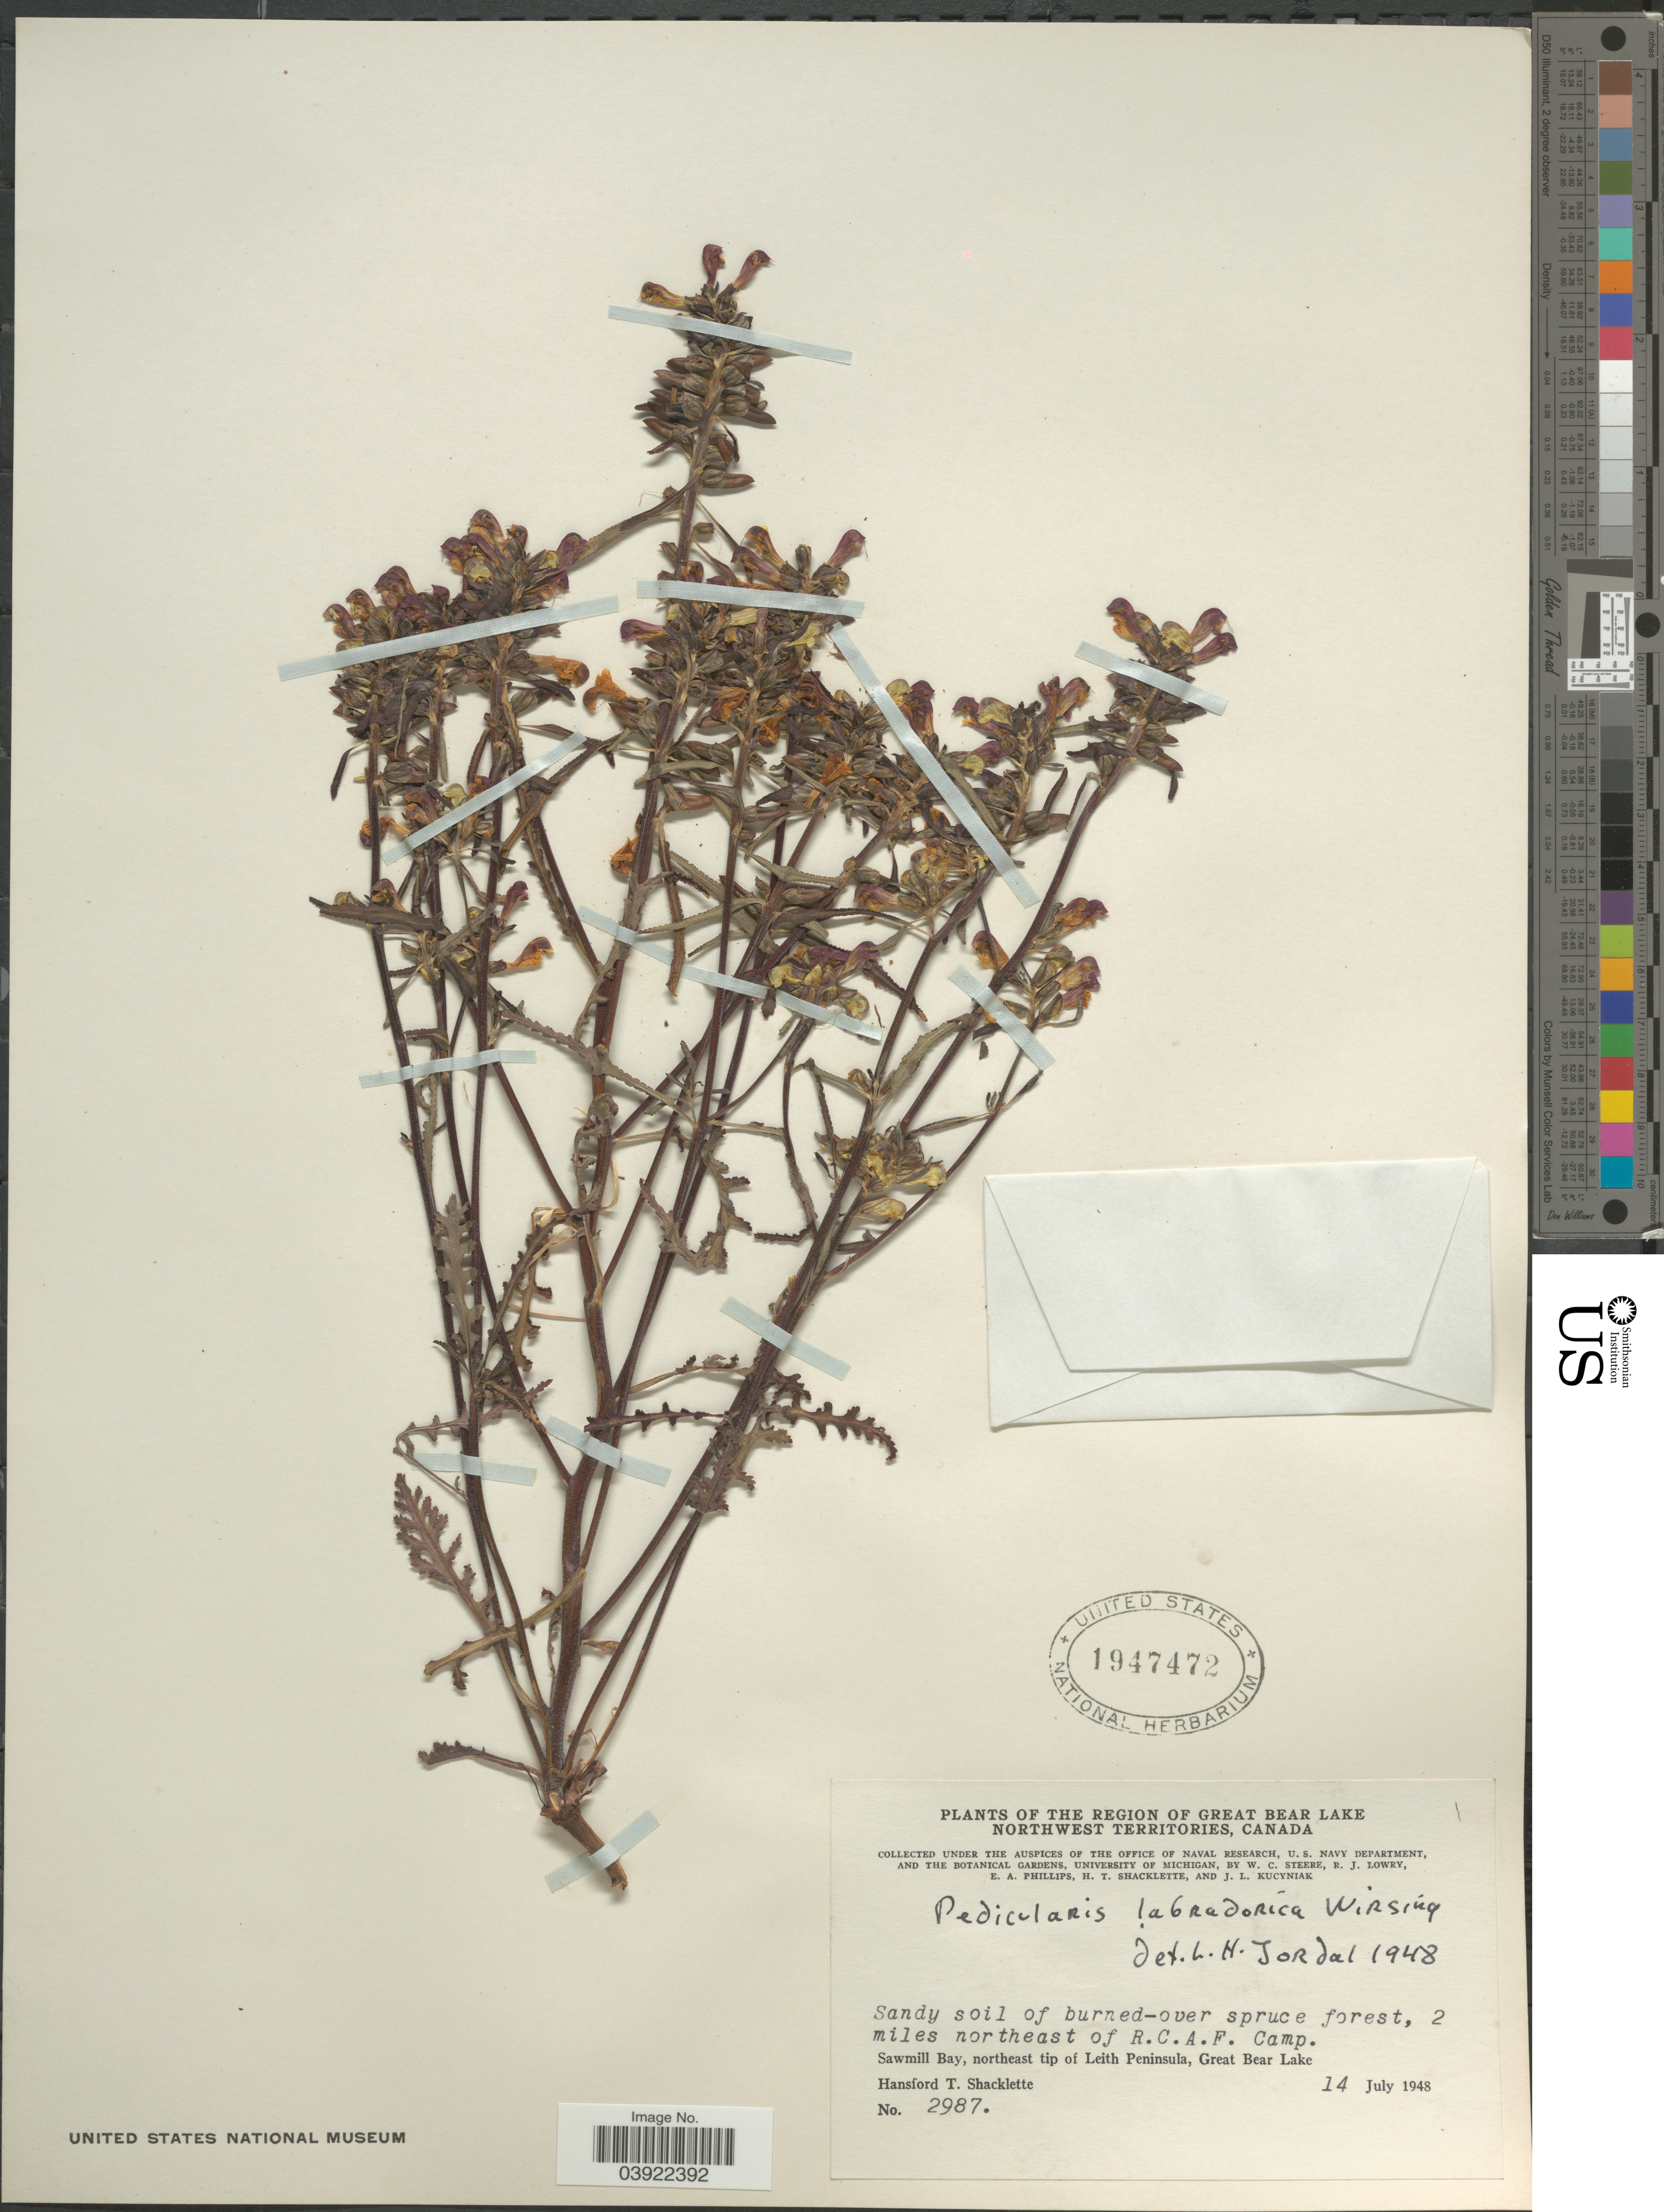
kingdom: Plantae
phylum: Tracheophyta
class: Magnoliopsida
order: Lamiales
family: Orobanchaceae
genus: Pedicularis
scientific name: Pedicularis labradorica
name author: Wirsing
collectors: H. Shacklette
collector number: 2987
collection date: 1948-07-14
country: Canada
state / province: Northwest Territories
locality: The Region of Great Bear Lake. 2 miles northeast of R.C.A.F. Camp. Sawmill Bay, northeast tip of Leith Peninsula, Great Bear Lake.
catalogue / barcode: US 1947472